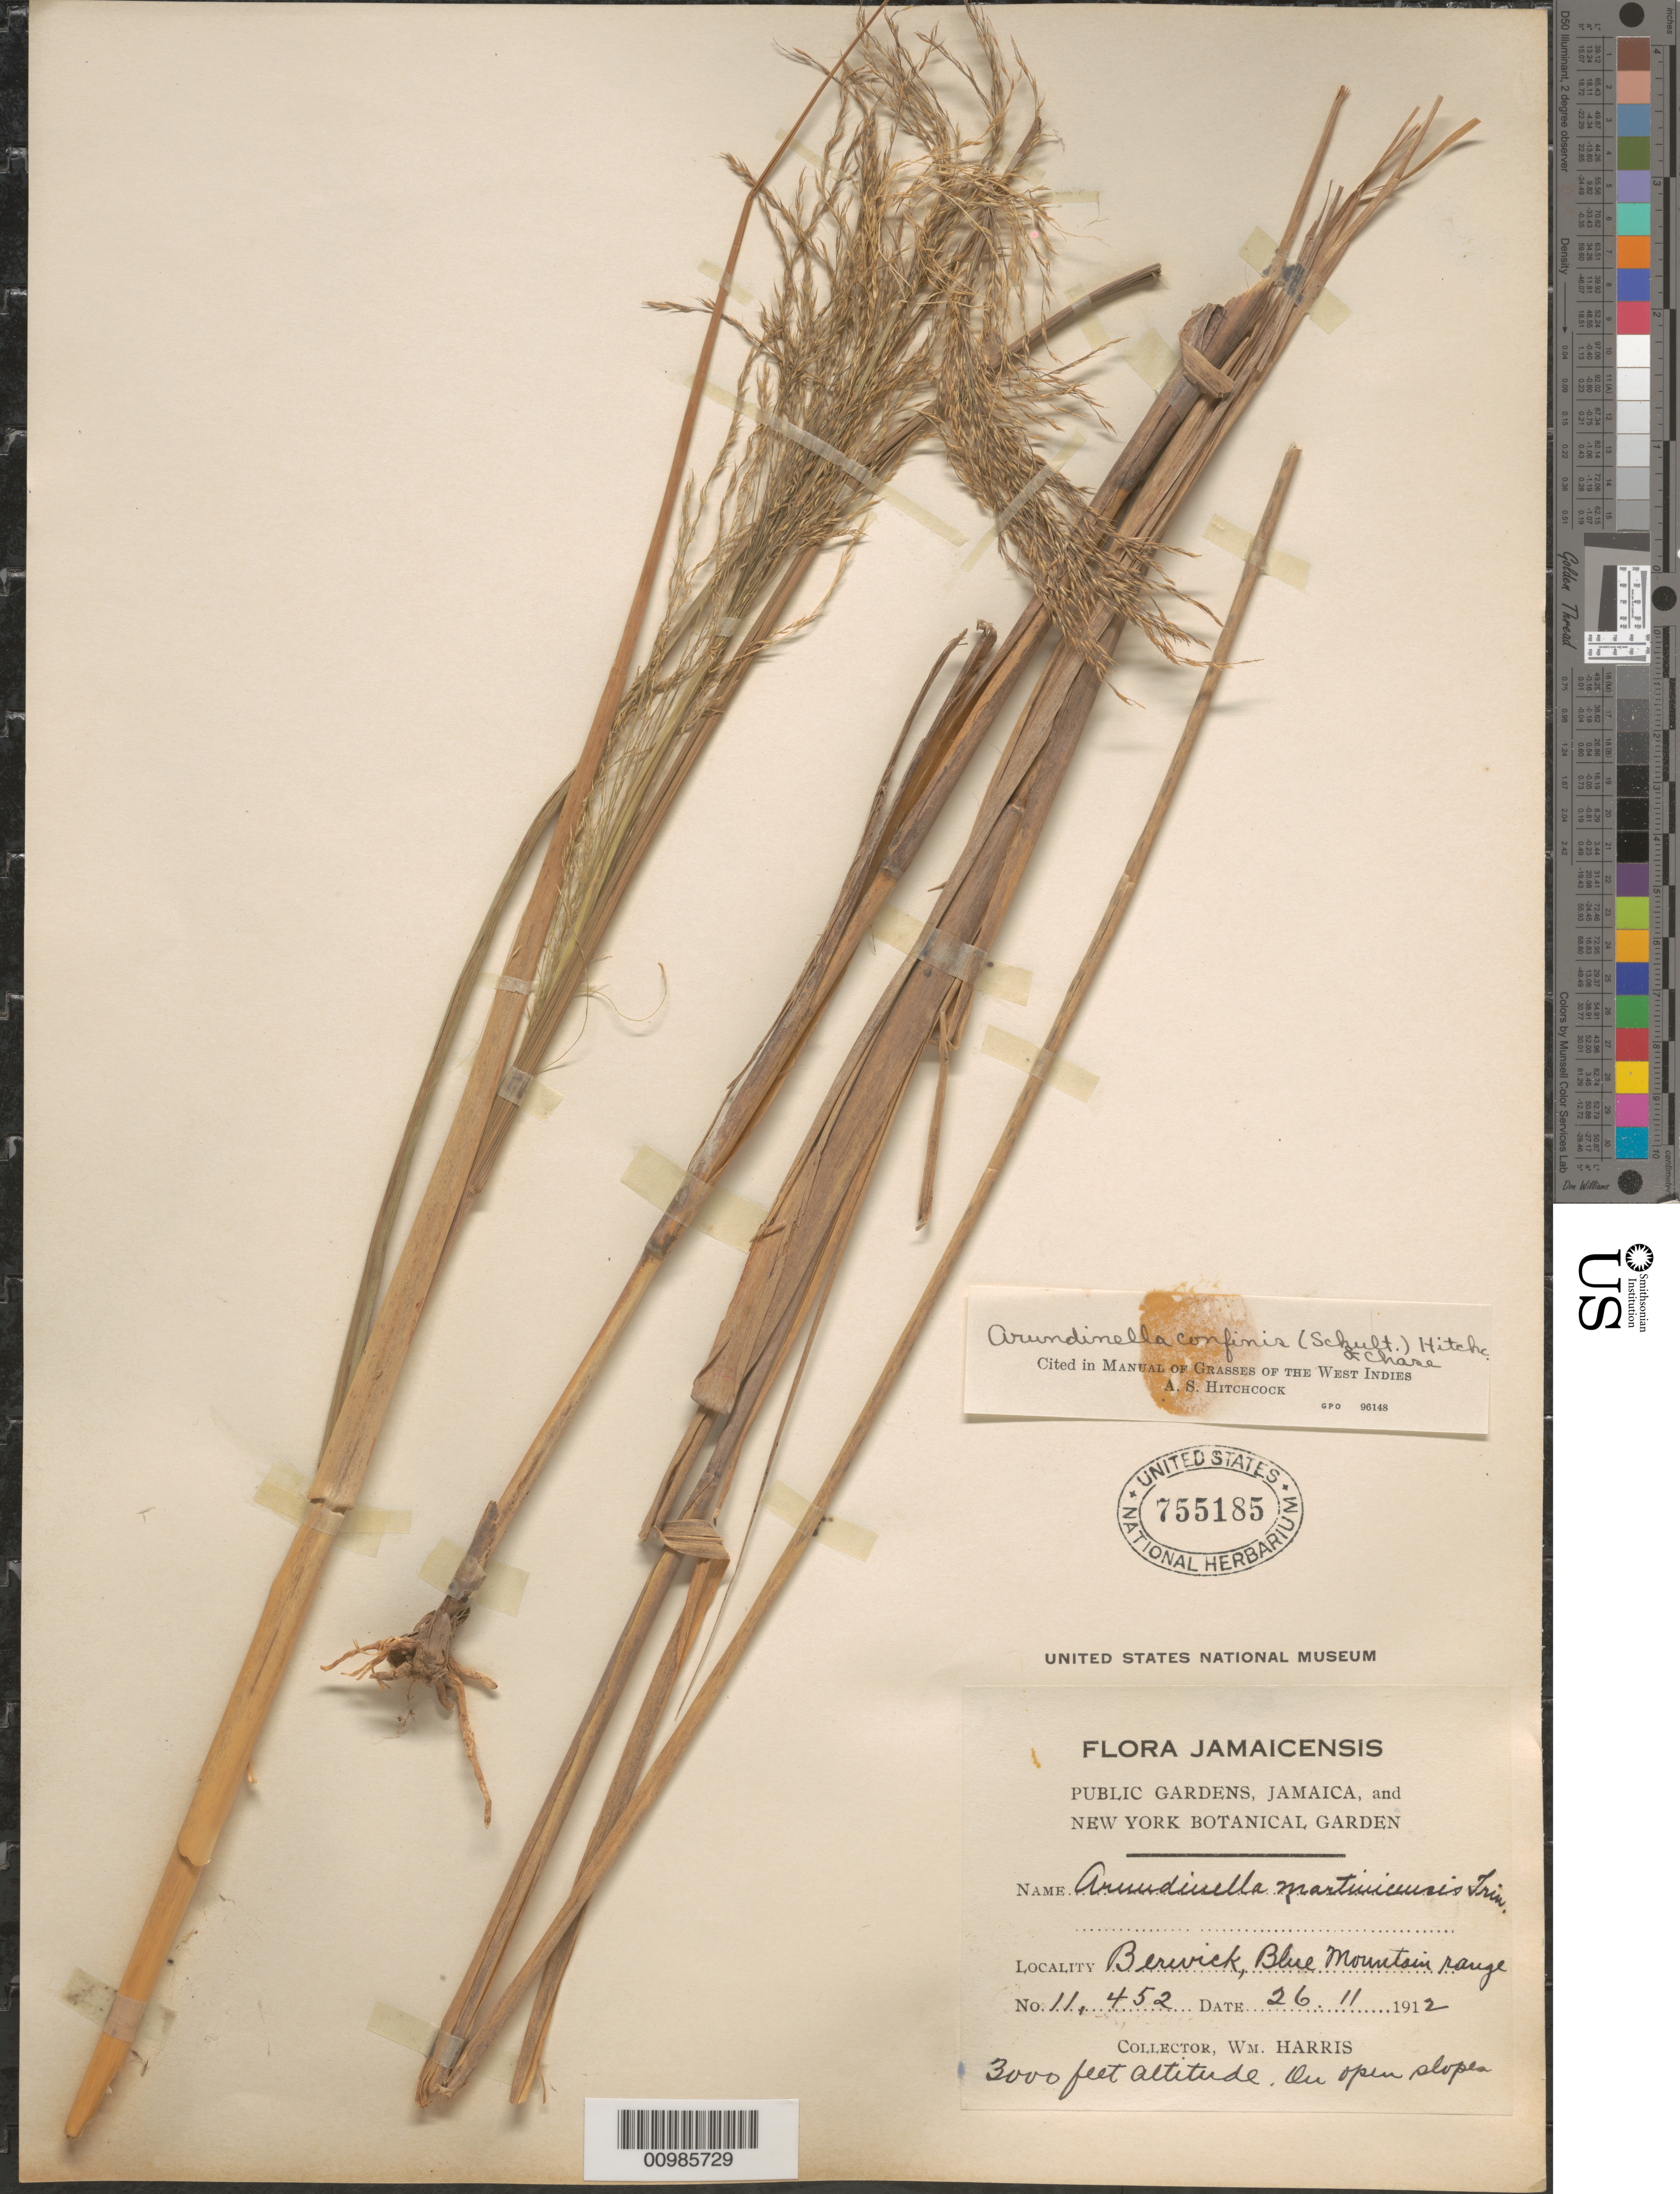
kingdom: Plantae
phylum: Tracheophyta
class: Liliopsida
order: Poales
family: Poaceae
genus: Arundinella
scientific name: Arundinella confinis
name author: (Schult.) Hitchc. & Chase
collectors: W. H. Harris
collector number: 11452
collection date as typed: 26 Nov 1912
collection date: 1912-11-26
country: Jamaica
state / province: Manchester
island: Jamaica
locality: Blue Mountains, Berwick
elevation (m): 914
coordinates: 0 N, 0 E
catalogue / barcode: US 755185